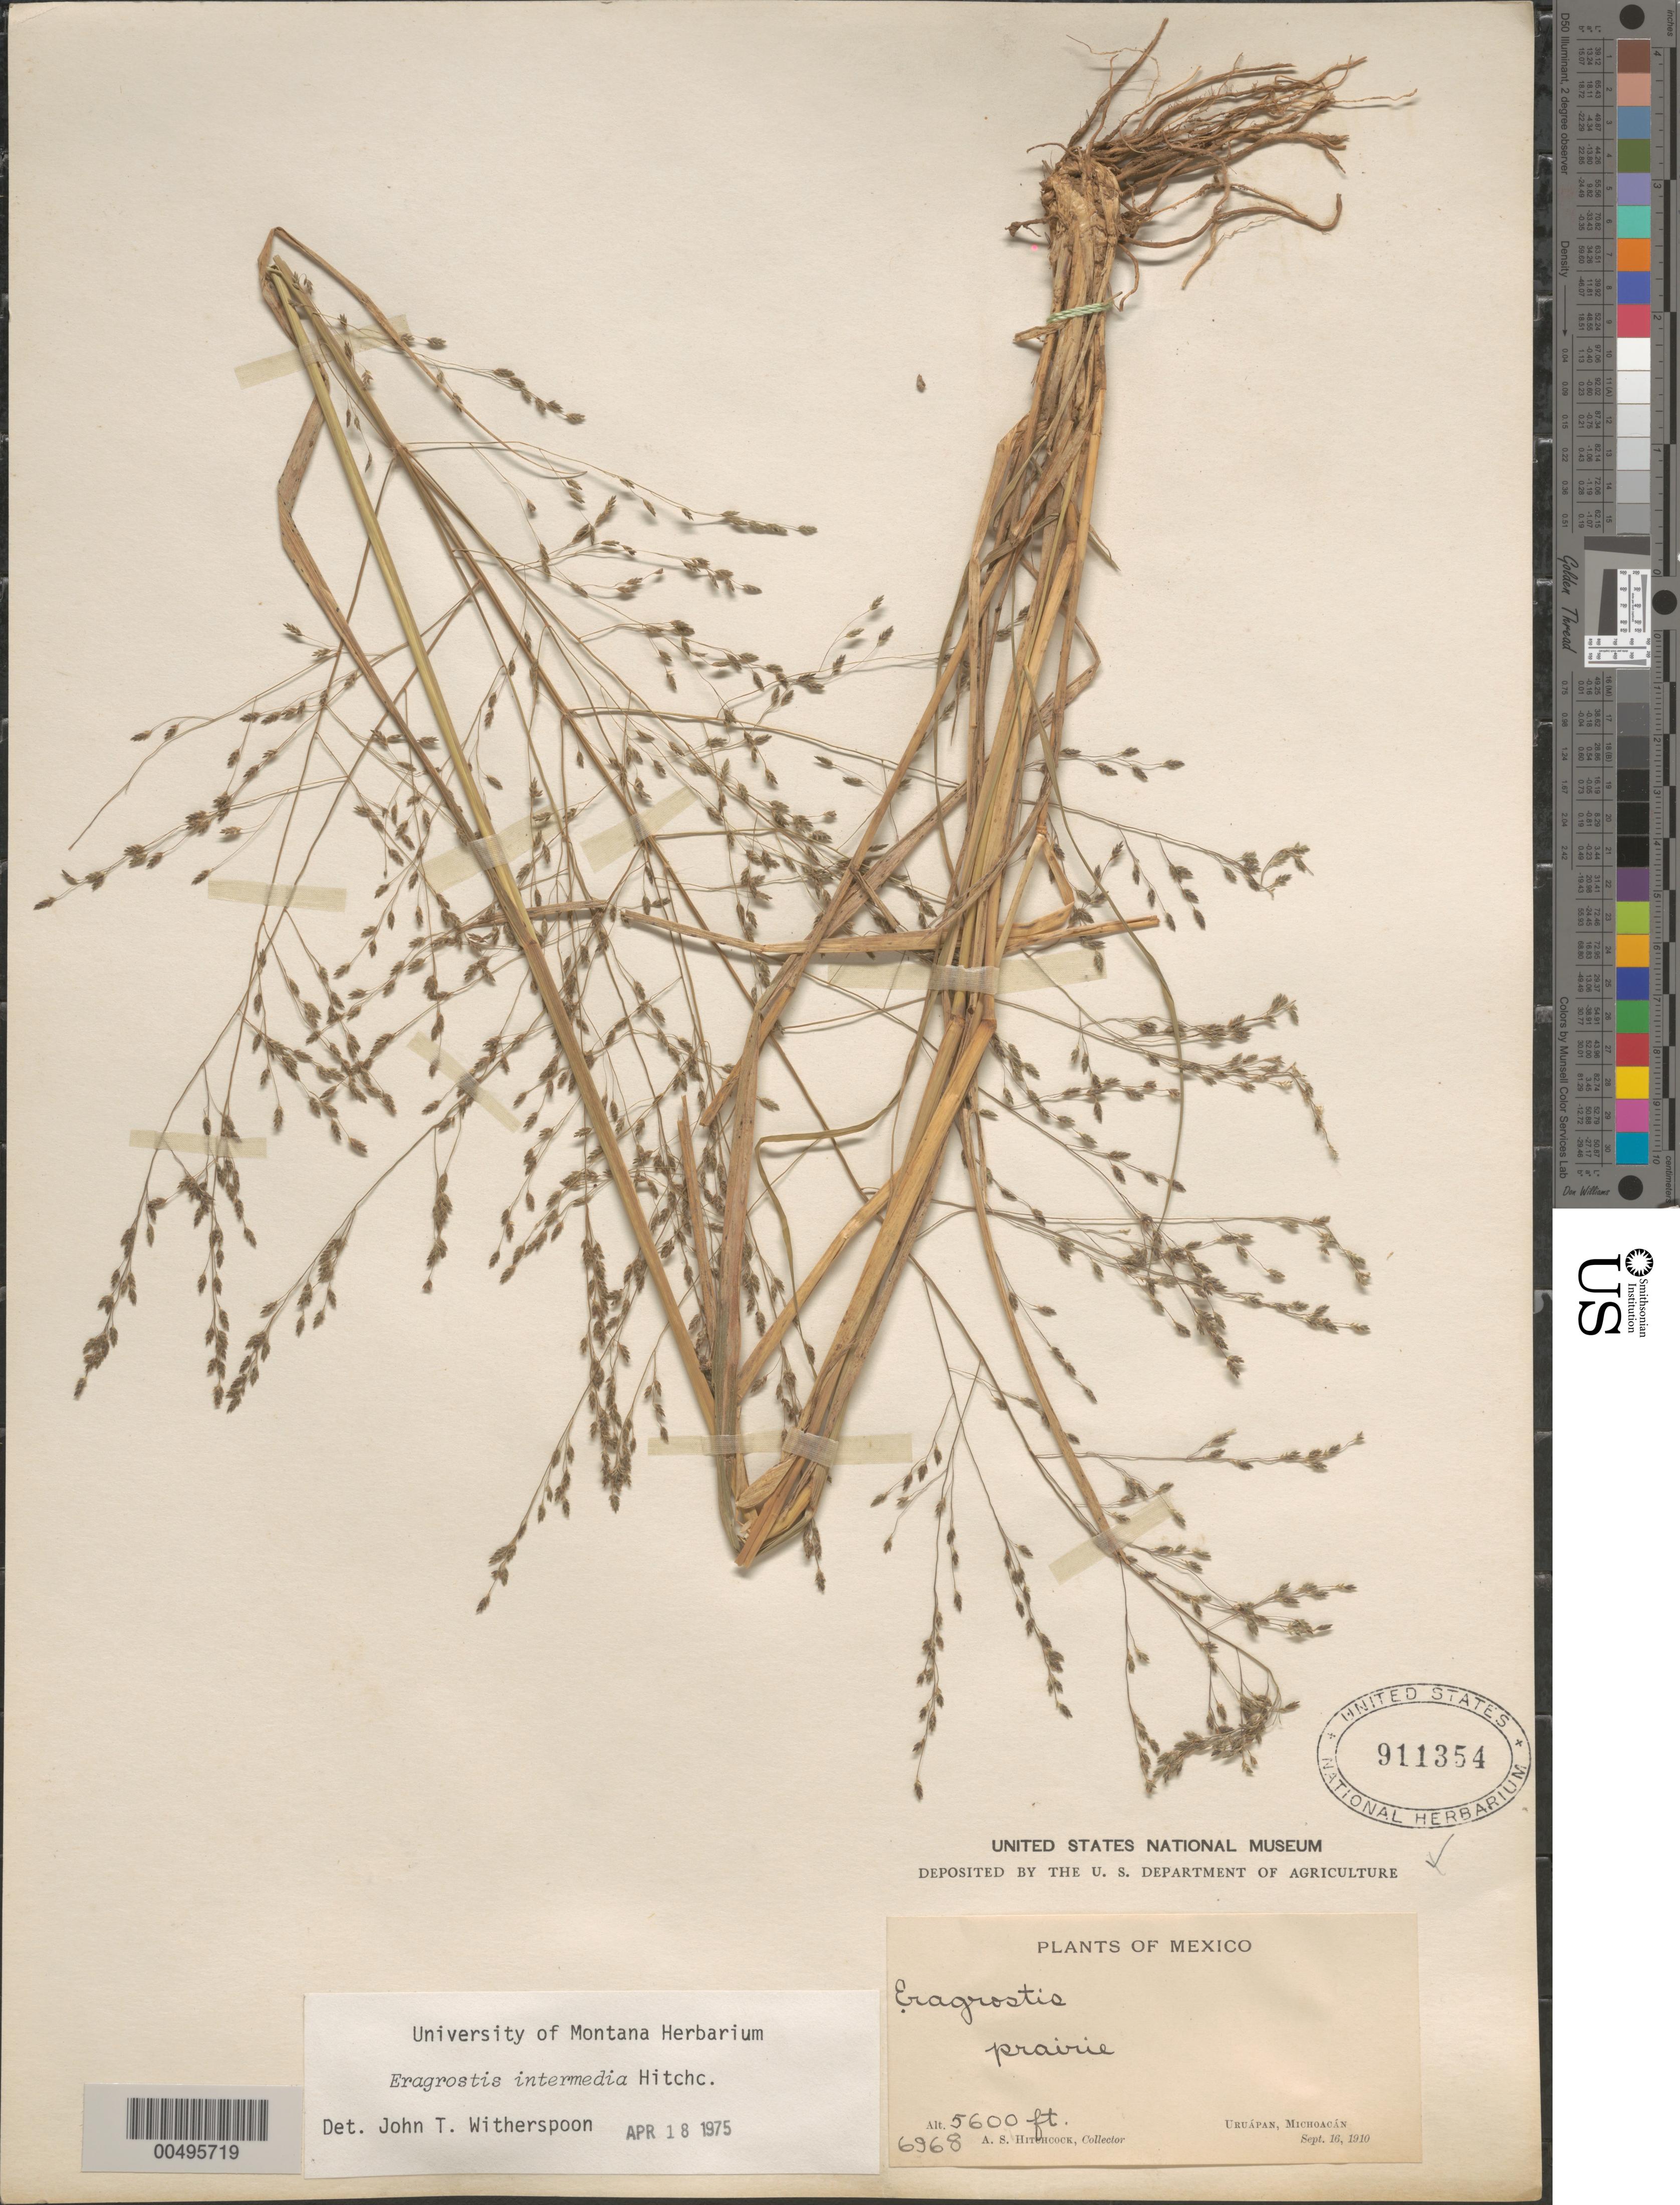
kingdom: Plantae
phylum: Tracheophyta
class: Liliopsida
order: Poales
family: Poaceae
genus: Eragrostis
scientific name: Eragrostis intermedia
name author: Hitchc.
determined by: Witherspoon, John T.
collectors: A. S. Hitchcock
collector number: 6968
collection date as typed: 16 Sep 1910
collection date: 1910-09-16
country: Mexico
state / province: Michoacán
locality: Uruápan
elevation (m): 1707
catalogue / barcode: US 911354